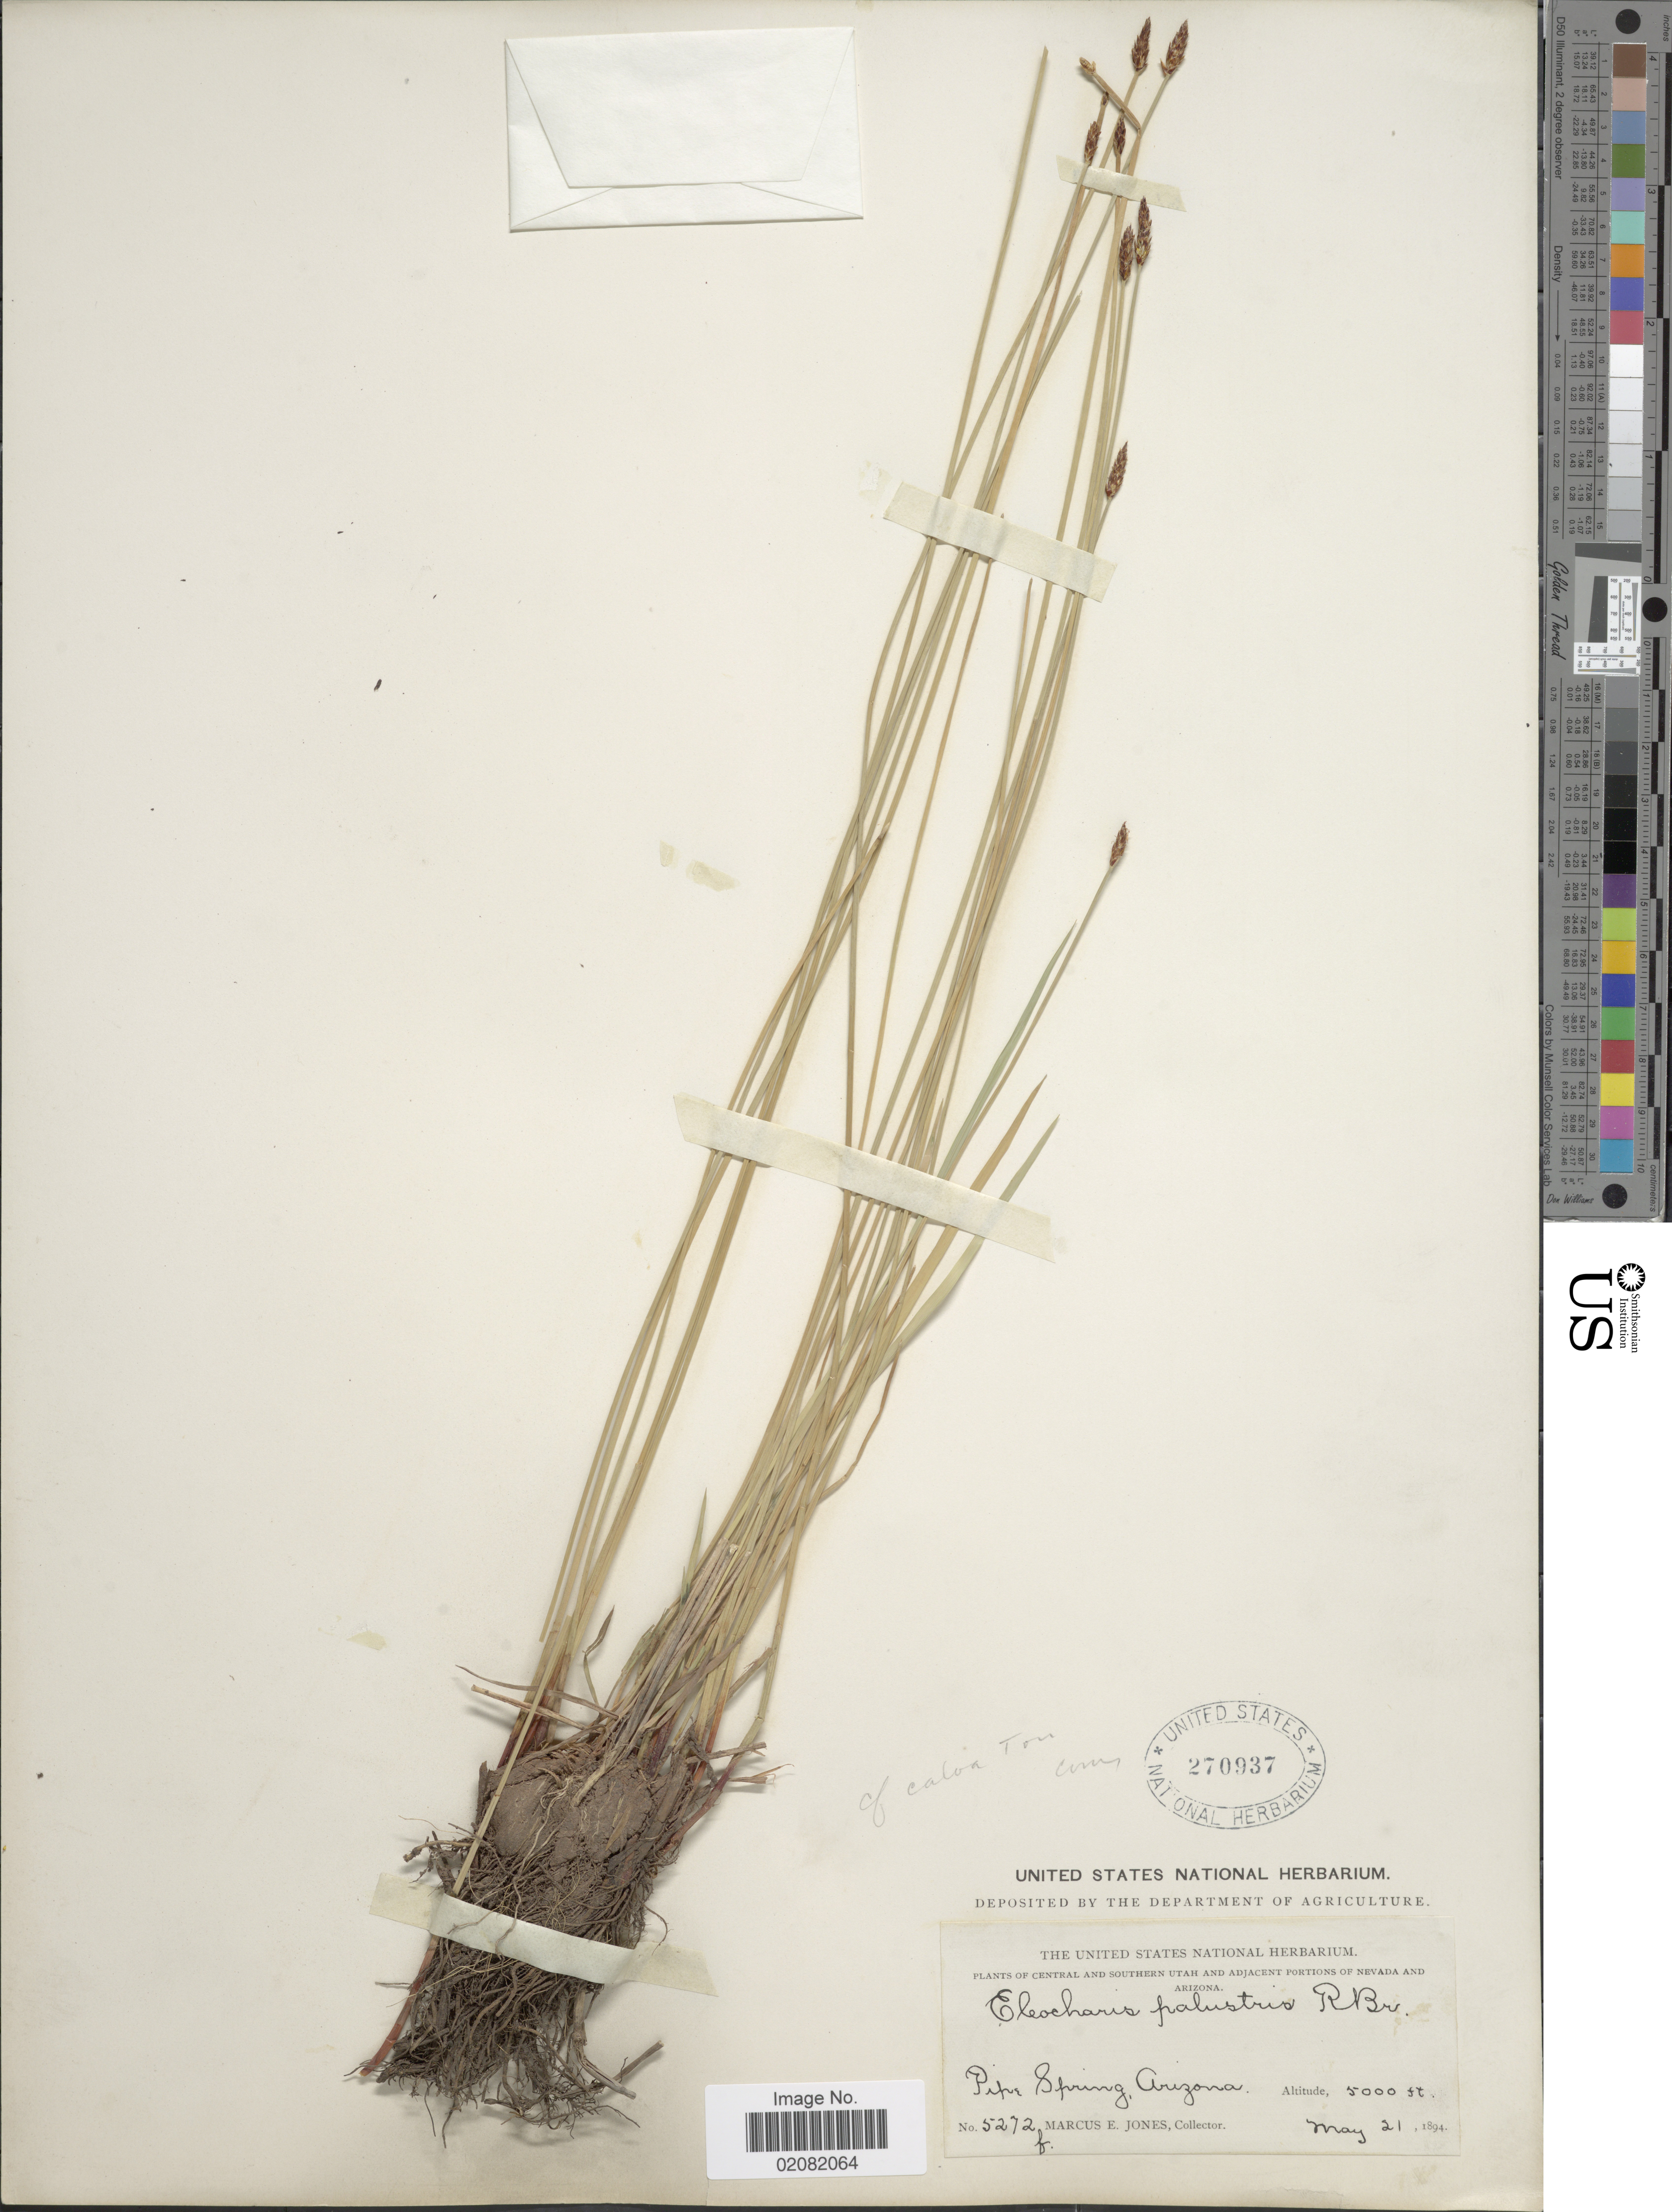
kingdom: Plantae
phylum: Tracheophyta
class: Liliopsida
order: Poales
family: Cyperaceae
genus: Eleocharis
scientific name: Eleocharis erythropoda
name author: Steud.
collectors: M. E. Jones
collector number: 5272f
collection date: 1894-05-21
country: United States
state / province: Arizona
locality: Central and Southern Utah and Adjacent Portions of Nevada and Arizona, Pipe Spring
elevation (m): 1524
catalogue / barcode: US 270937